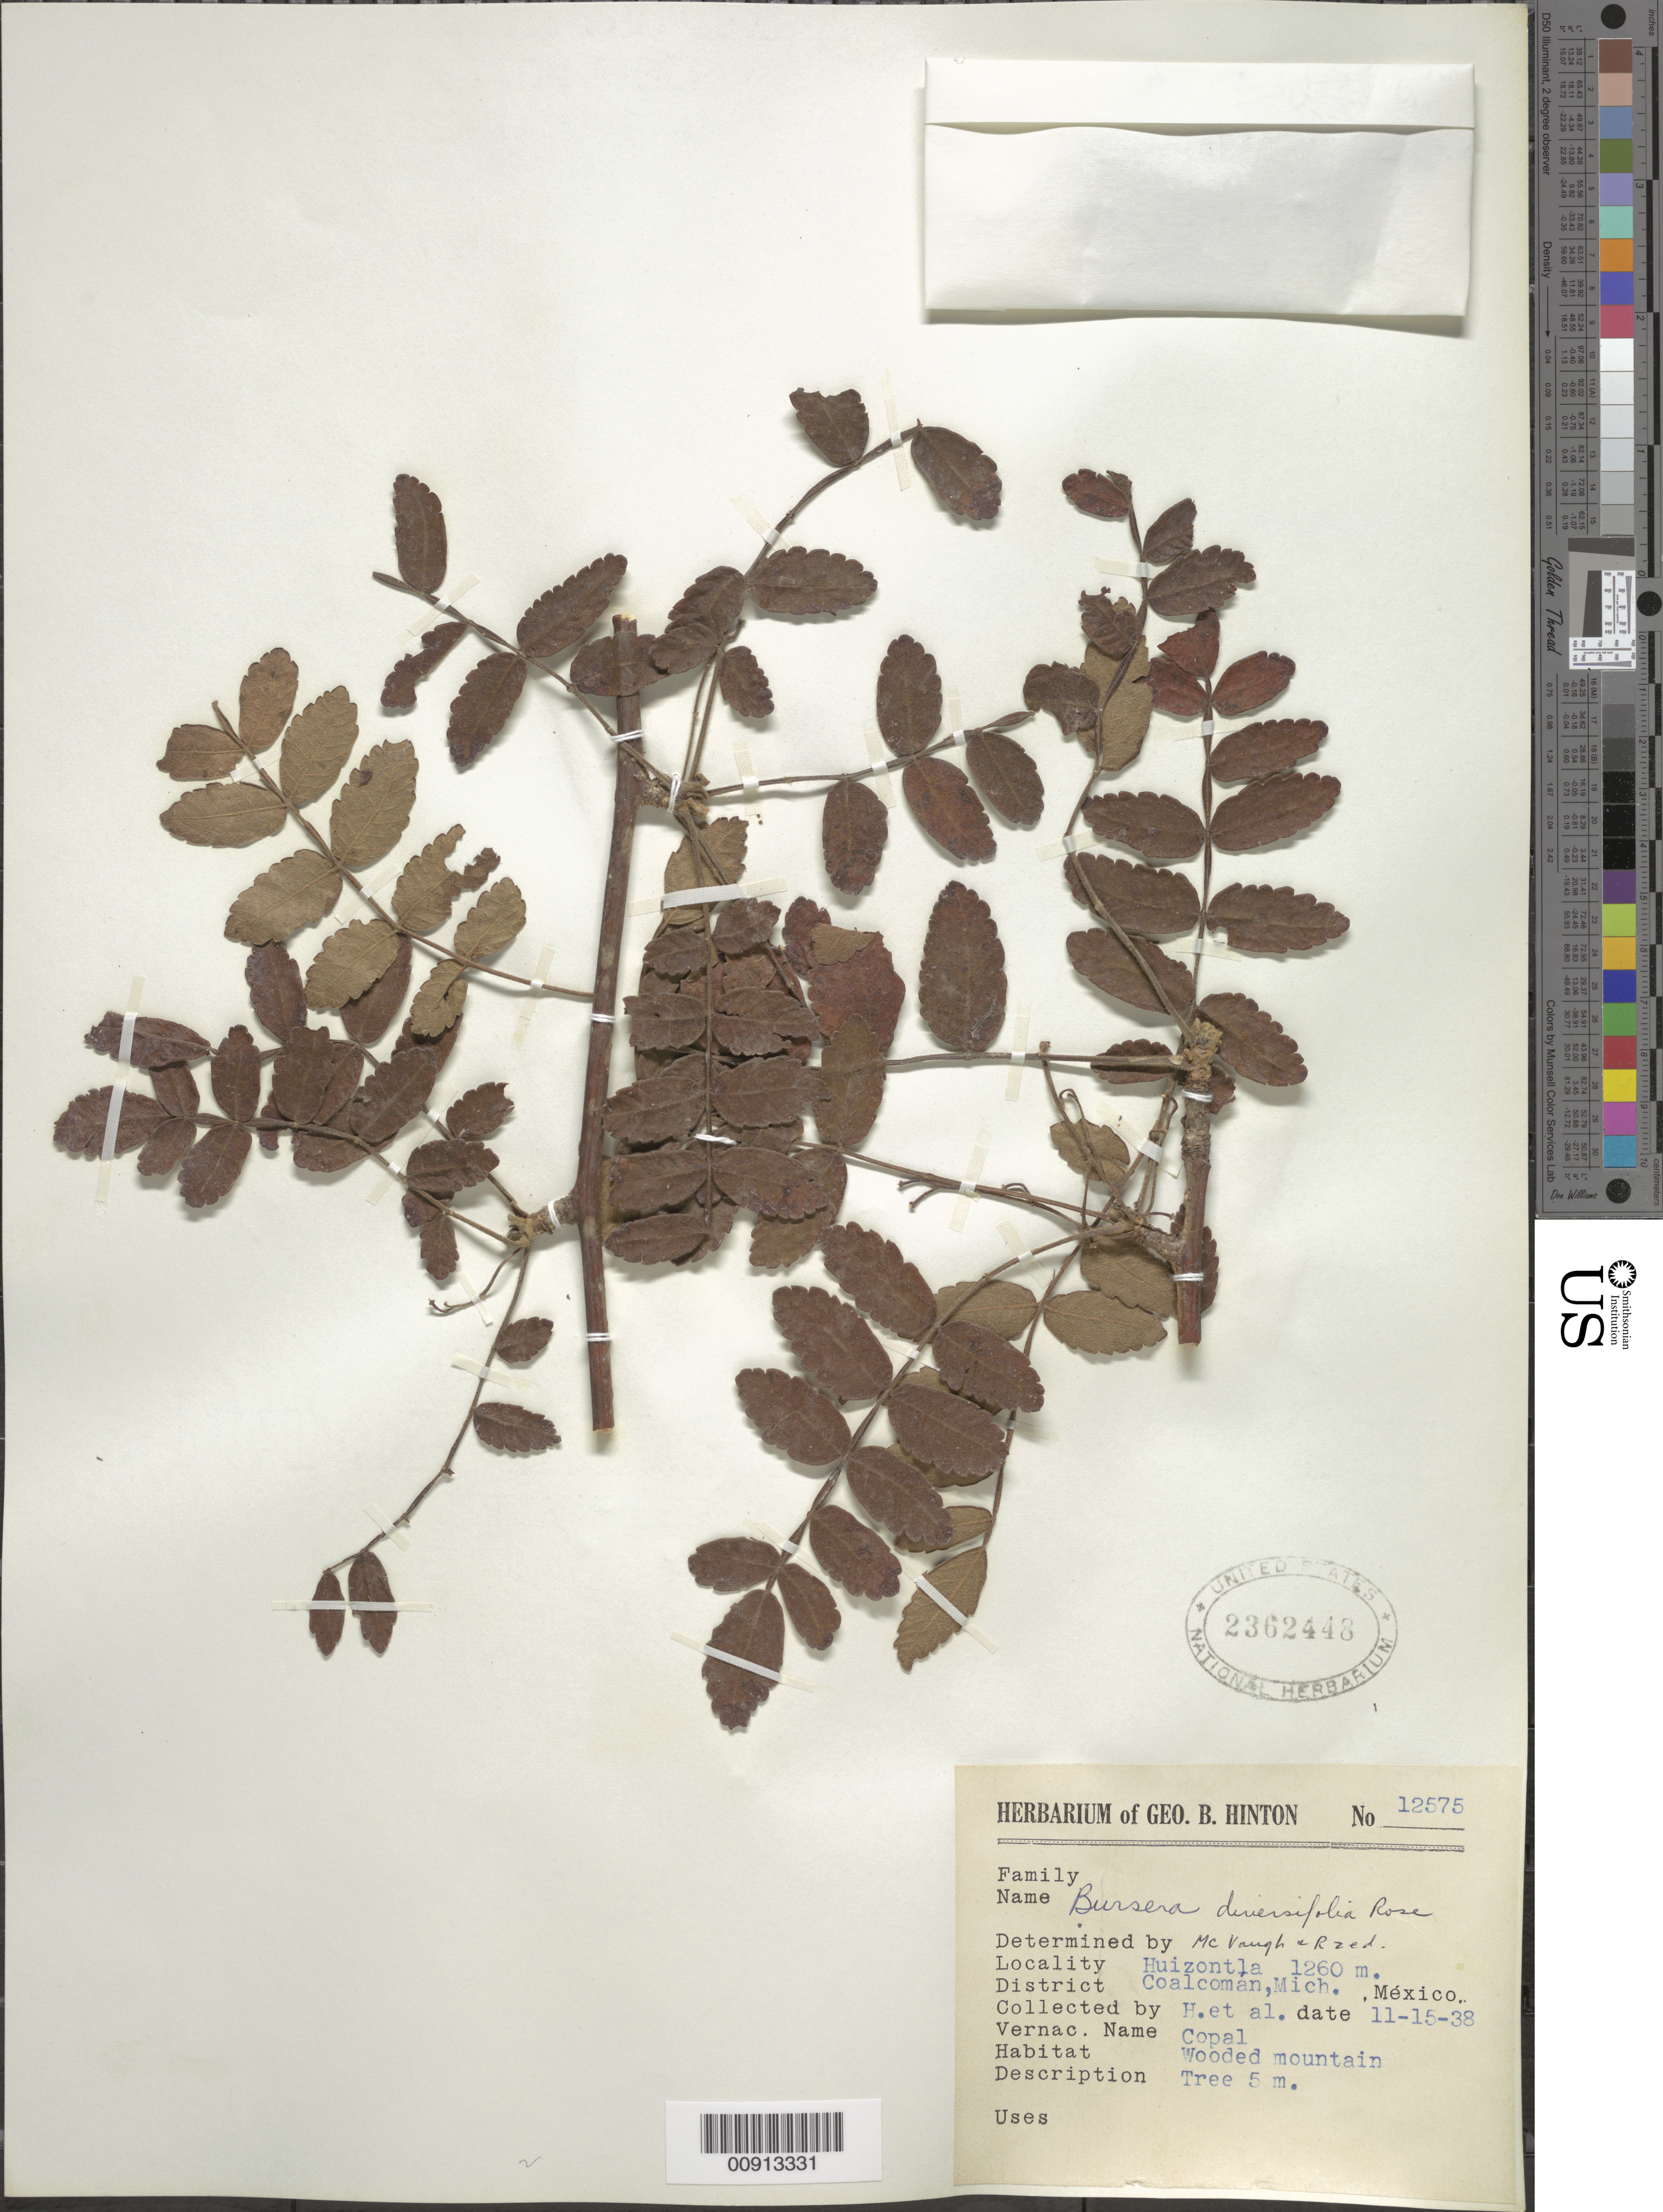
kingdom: Plantae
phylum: Tracheophyta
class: Magnoliopsida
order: Sapindales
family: Burseraceae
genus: Bursera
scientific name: Bursera diversifolia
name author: Rose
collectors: G. B. Hinton & et al.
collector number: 12575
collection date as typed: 15 Nov 1938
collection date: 1938-11-15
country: Mexico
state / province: Michoacán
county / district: Coalcomán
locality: Huizontla, District Coalcomán, Michoacán.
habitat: Wooded mountain.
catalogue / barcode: US 2362448